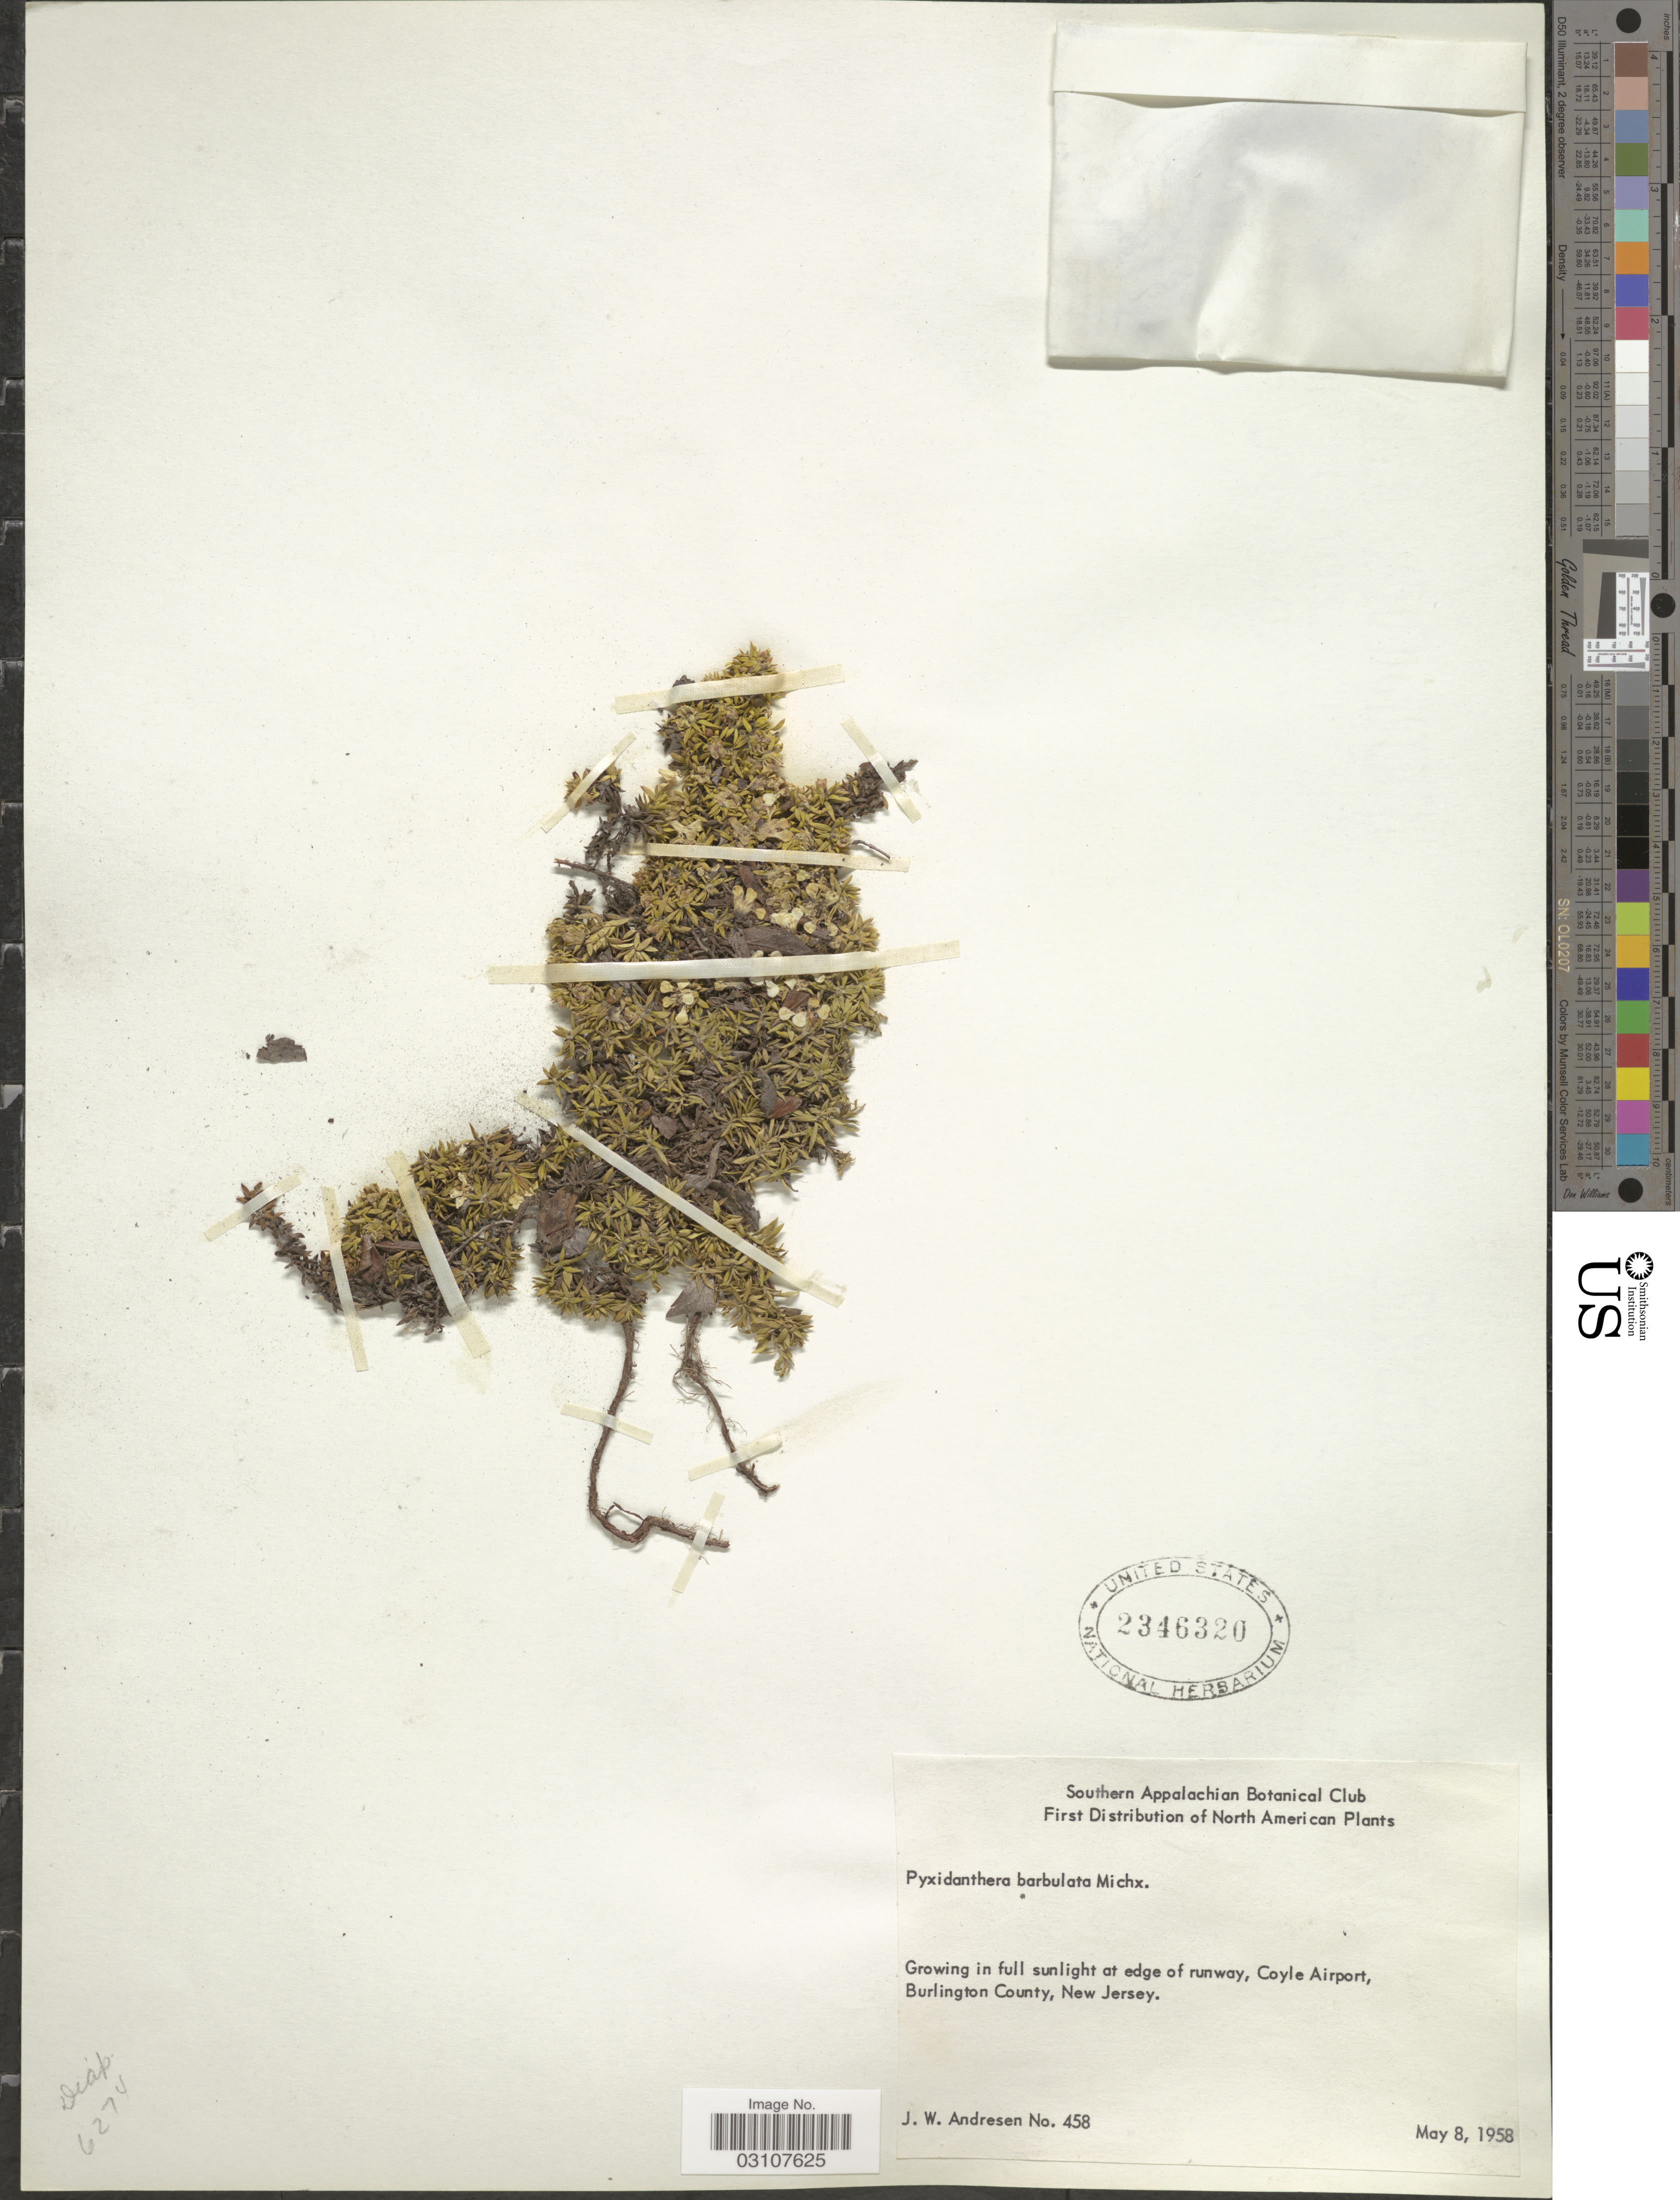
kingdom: Plantae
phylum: Tracheophyta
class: Magnoliopsida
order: Ericales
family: Diapensiaceae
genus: Pyxidanthera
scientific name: Pyxidanthera barbulata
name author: Michx.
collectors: J. Andrésen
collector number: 458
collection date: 1958-05-08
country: United States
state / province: New Jersey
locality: Coyle Airport, Burlington County.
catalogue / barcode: US 2346320